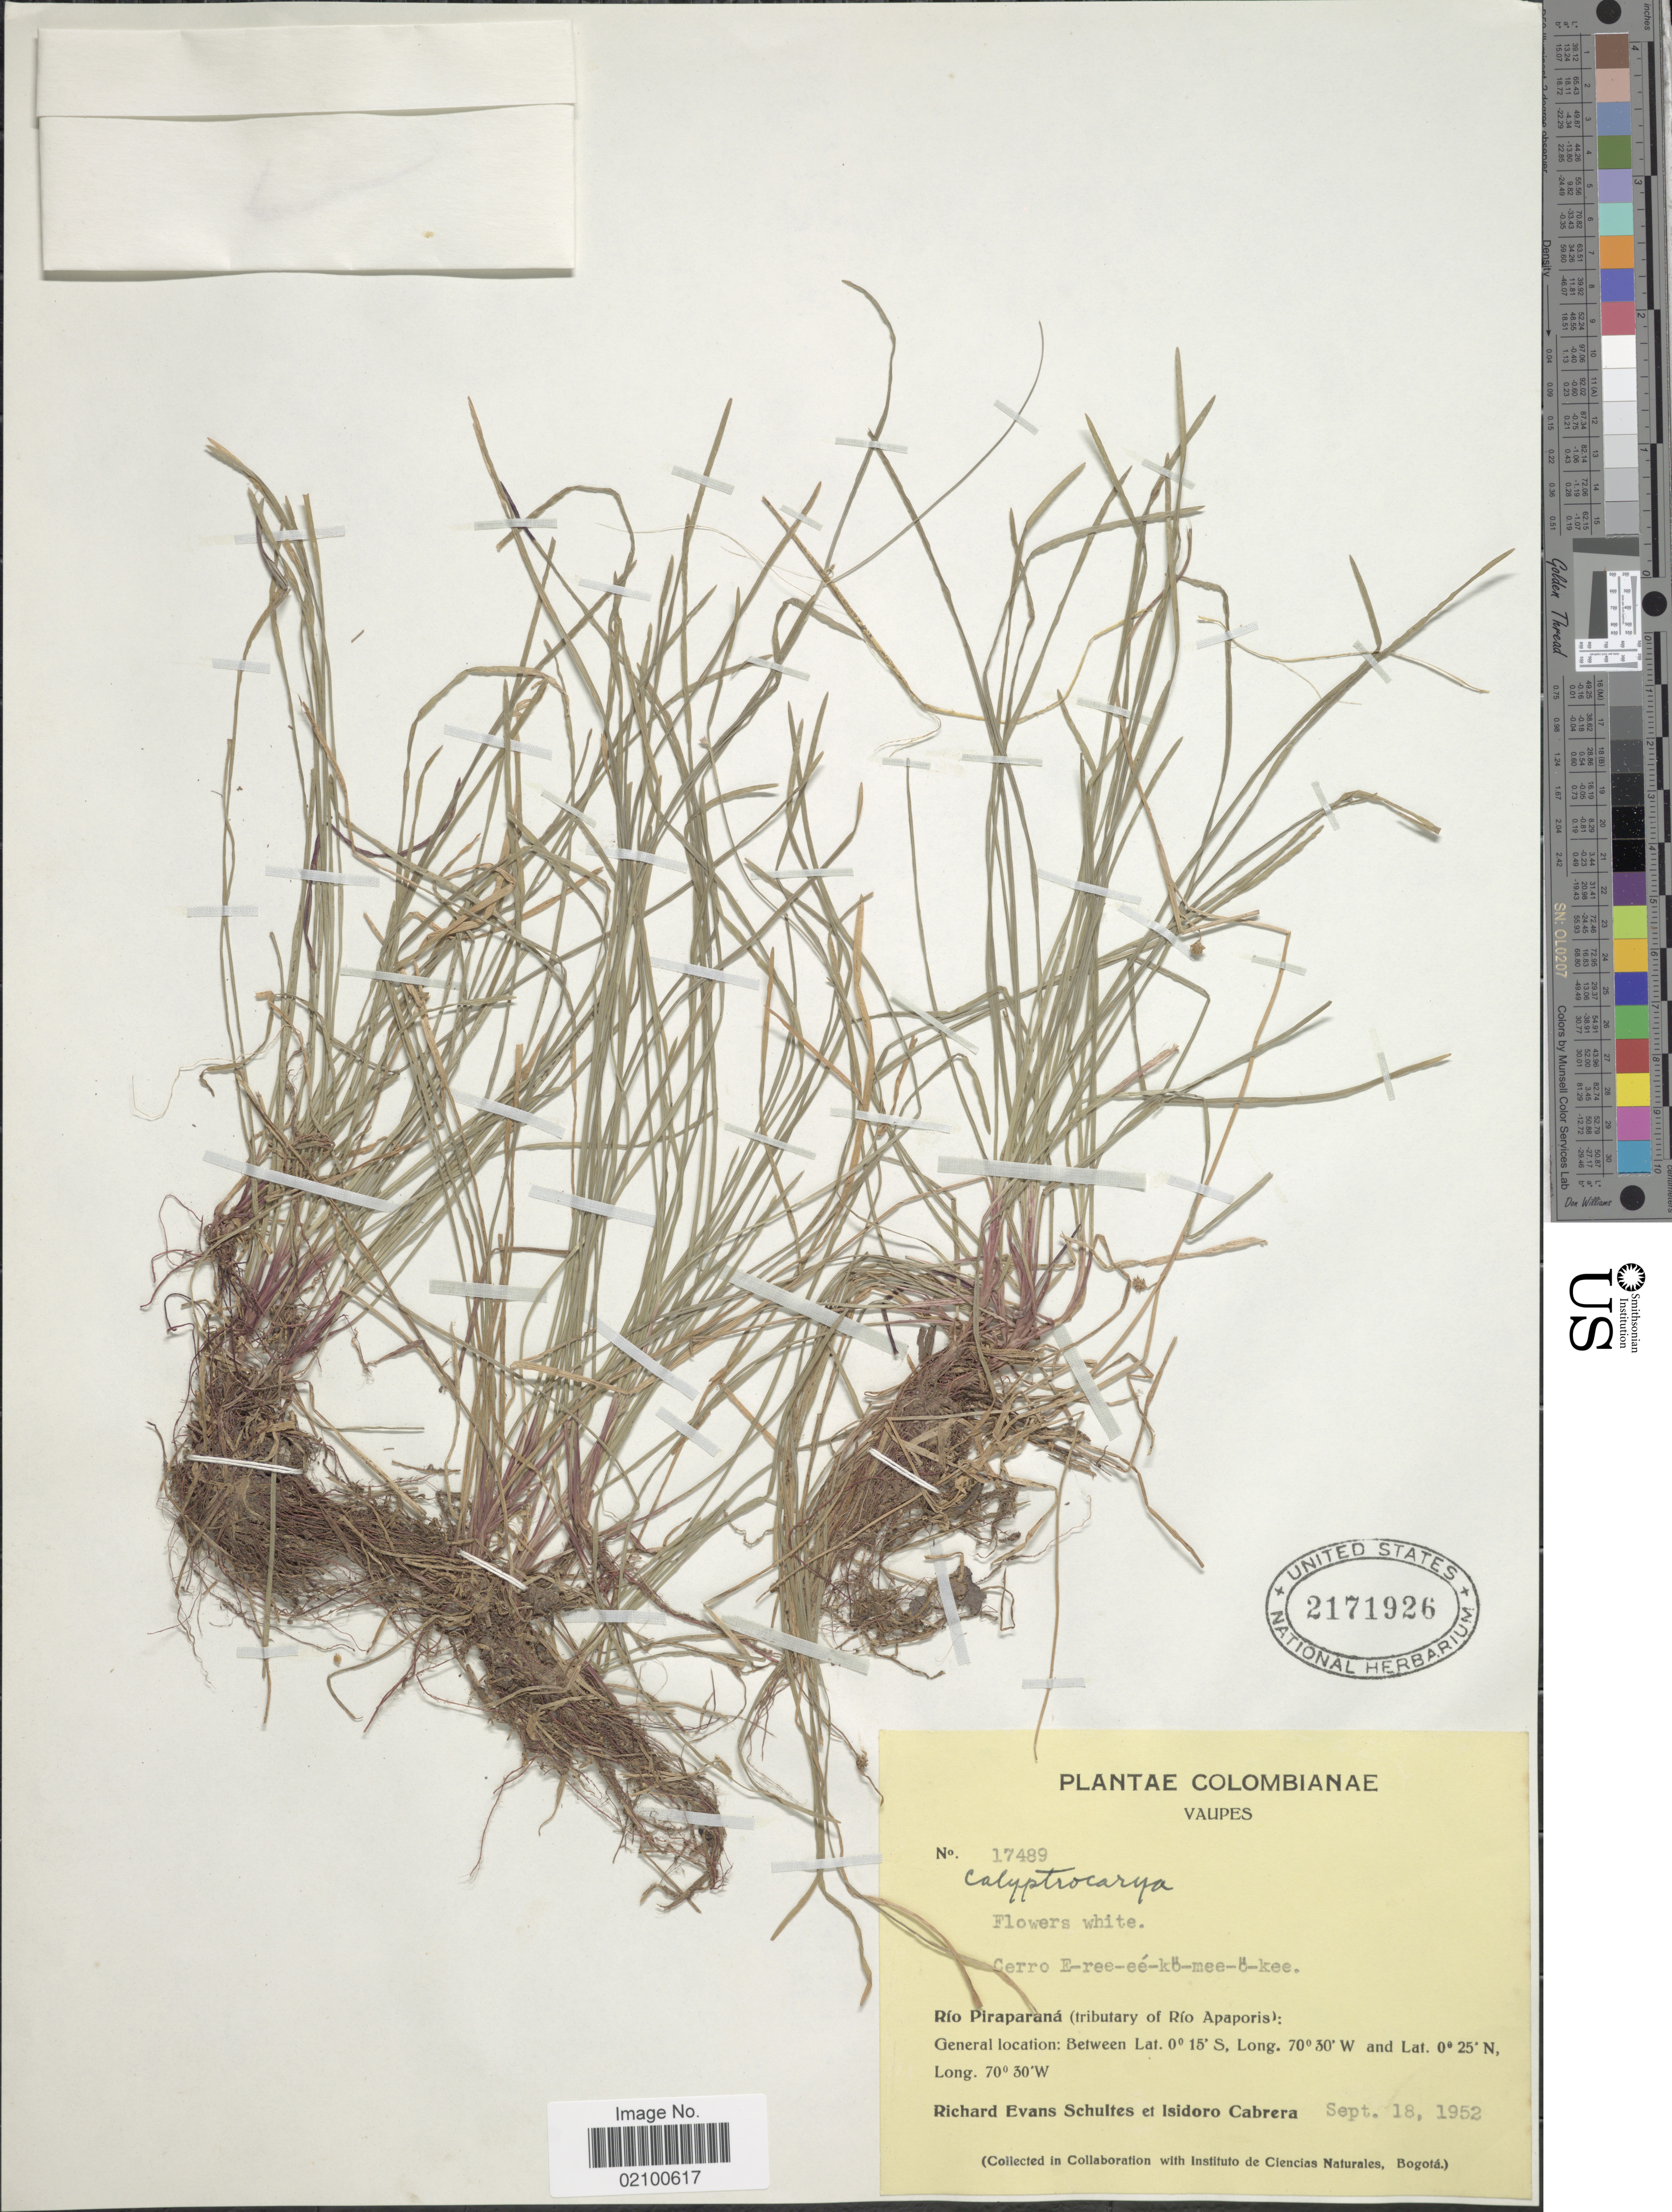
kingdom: Plantae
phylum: Tracheophyta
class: Liliopsida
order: Poales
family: Cyperaceae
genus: Calyptrocarya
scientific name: Calyptrocarya sp.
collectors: R. E. Schultes & I. Cabrera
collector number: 17489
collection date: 1952-09-18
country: Colombia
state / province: Vaupés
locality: Cerro E-ree-ee-ko-mee-o-kee, Rio Piraparana (tributary of Rio Apaporis)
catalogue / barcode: US 2171926